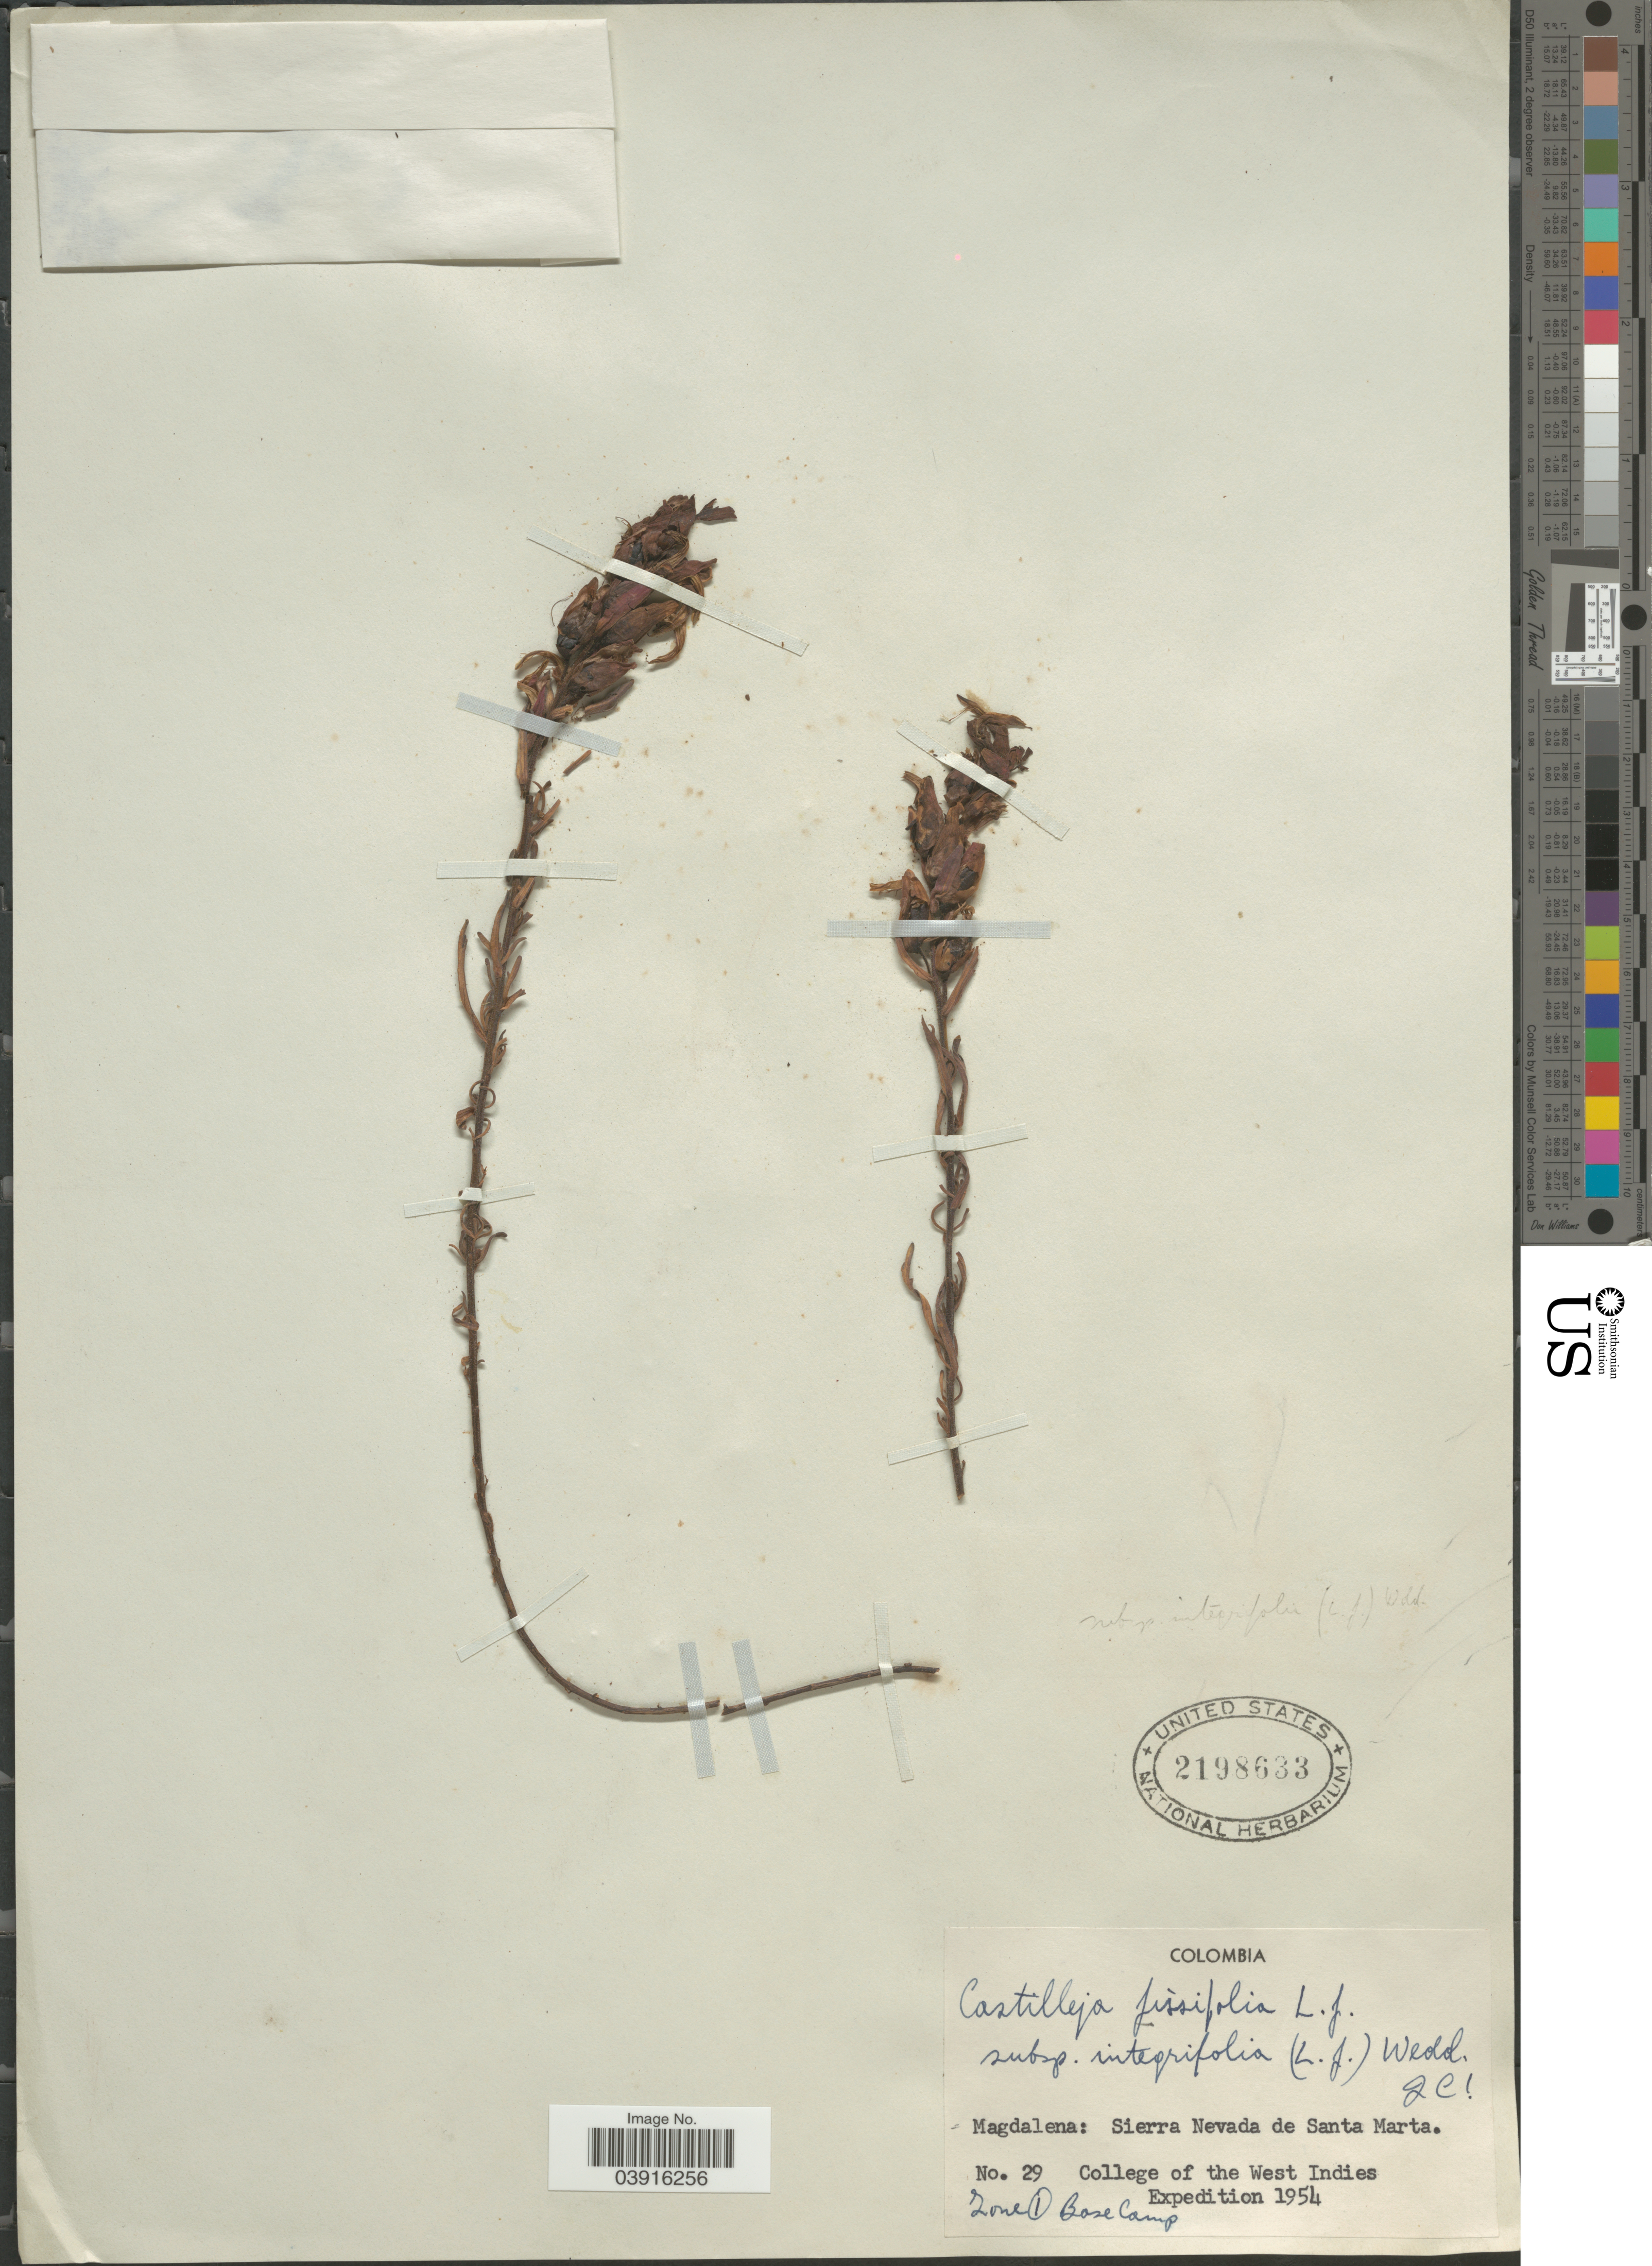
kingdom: Plantae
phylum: Tracheophyta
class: Magnoliopsida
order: Lamiales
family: Orobanchaceae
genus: Castilleja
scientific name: Castilleja fissifolia var. integrifolia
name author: (L. f.) Wedd.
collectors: College of the West Indies Expedition 1954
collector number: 29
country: Colombia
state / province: Magdalena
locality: Sierra Nevada de Santa Marta. Zone 1. Base Camp.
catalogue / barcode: US 2198633